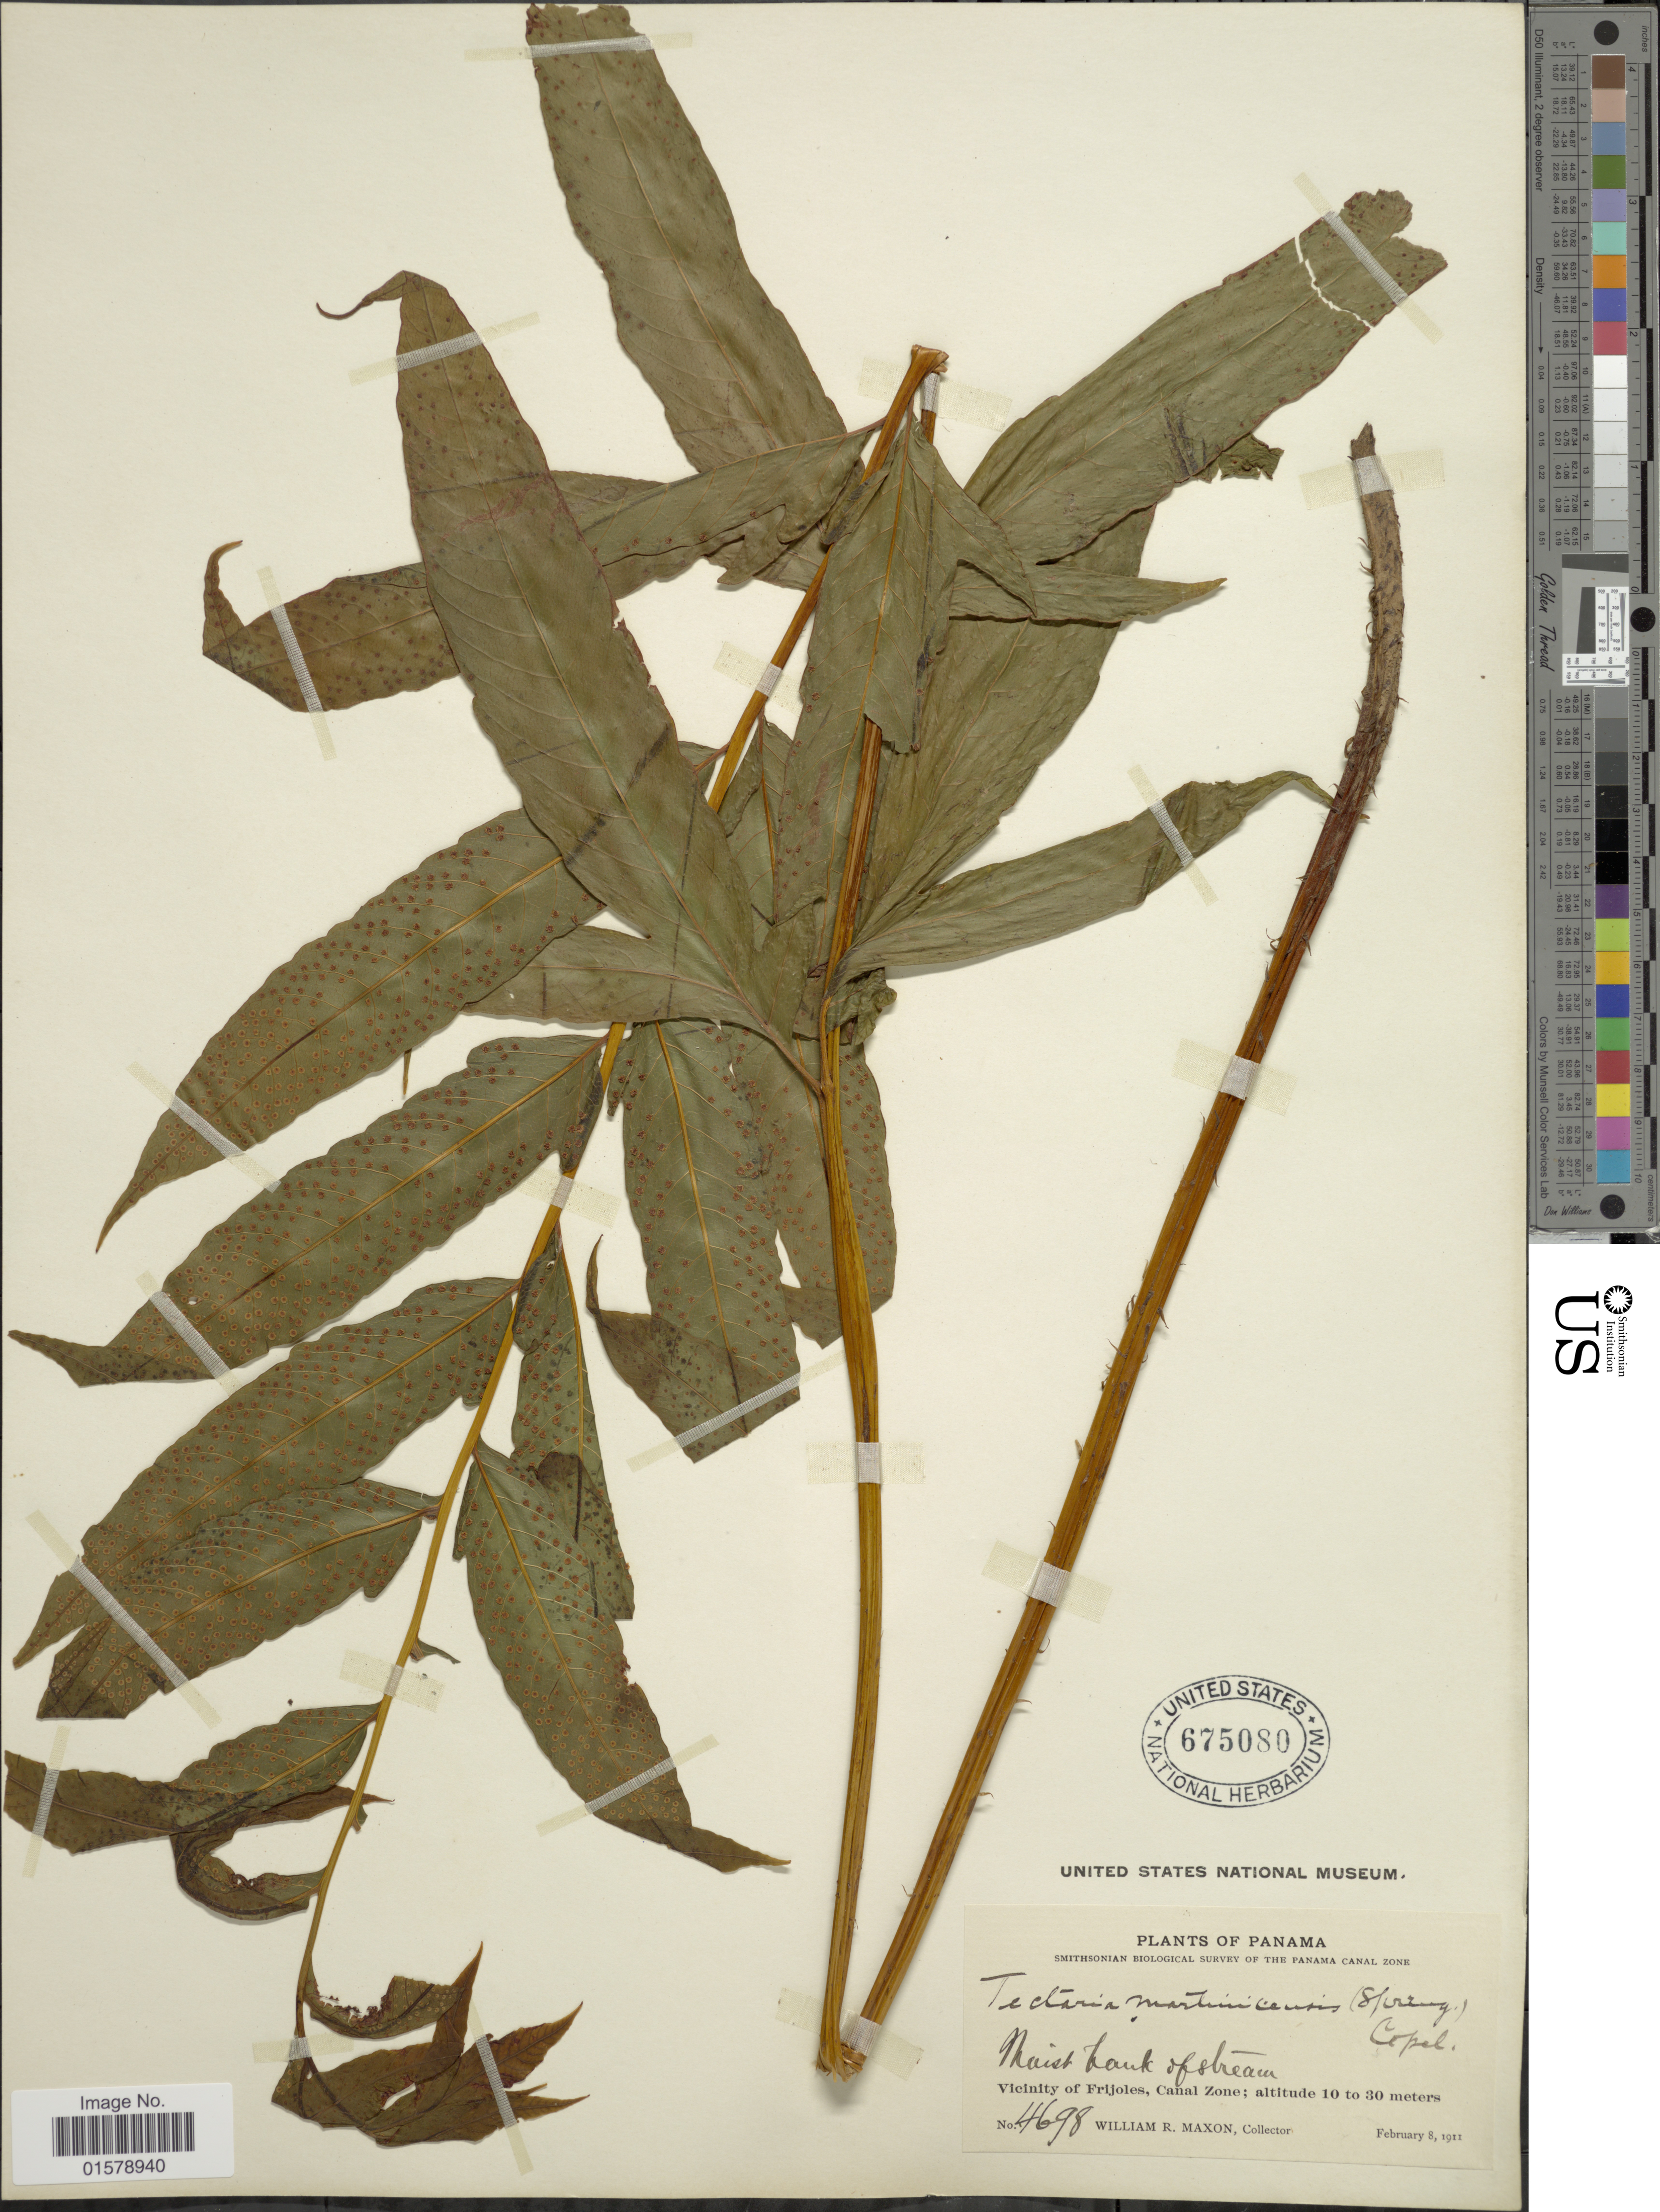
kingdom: Plantae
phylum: Tracheophyta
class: Polypodiopsida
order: Polypodiales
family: Tectariaceae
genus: Tectaria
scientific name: Tectaria vivipara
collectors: W. R. Maxon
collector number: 4698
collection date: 1911-02-08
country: Panama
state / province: Colón / Panamá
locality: Vicinity of Frijoles, Canal Zone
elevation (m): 10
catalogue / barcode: US 675080